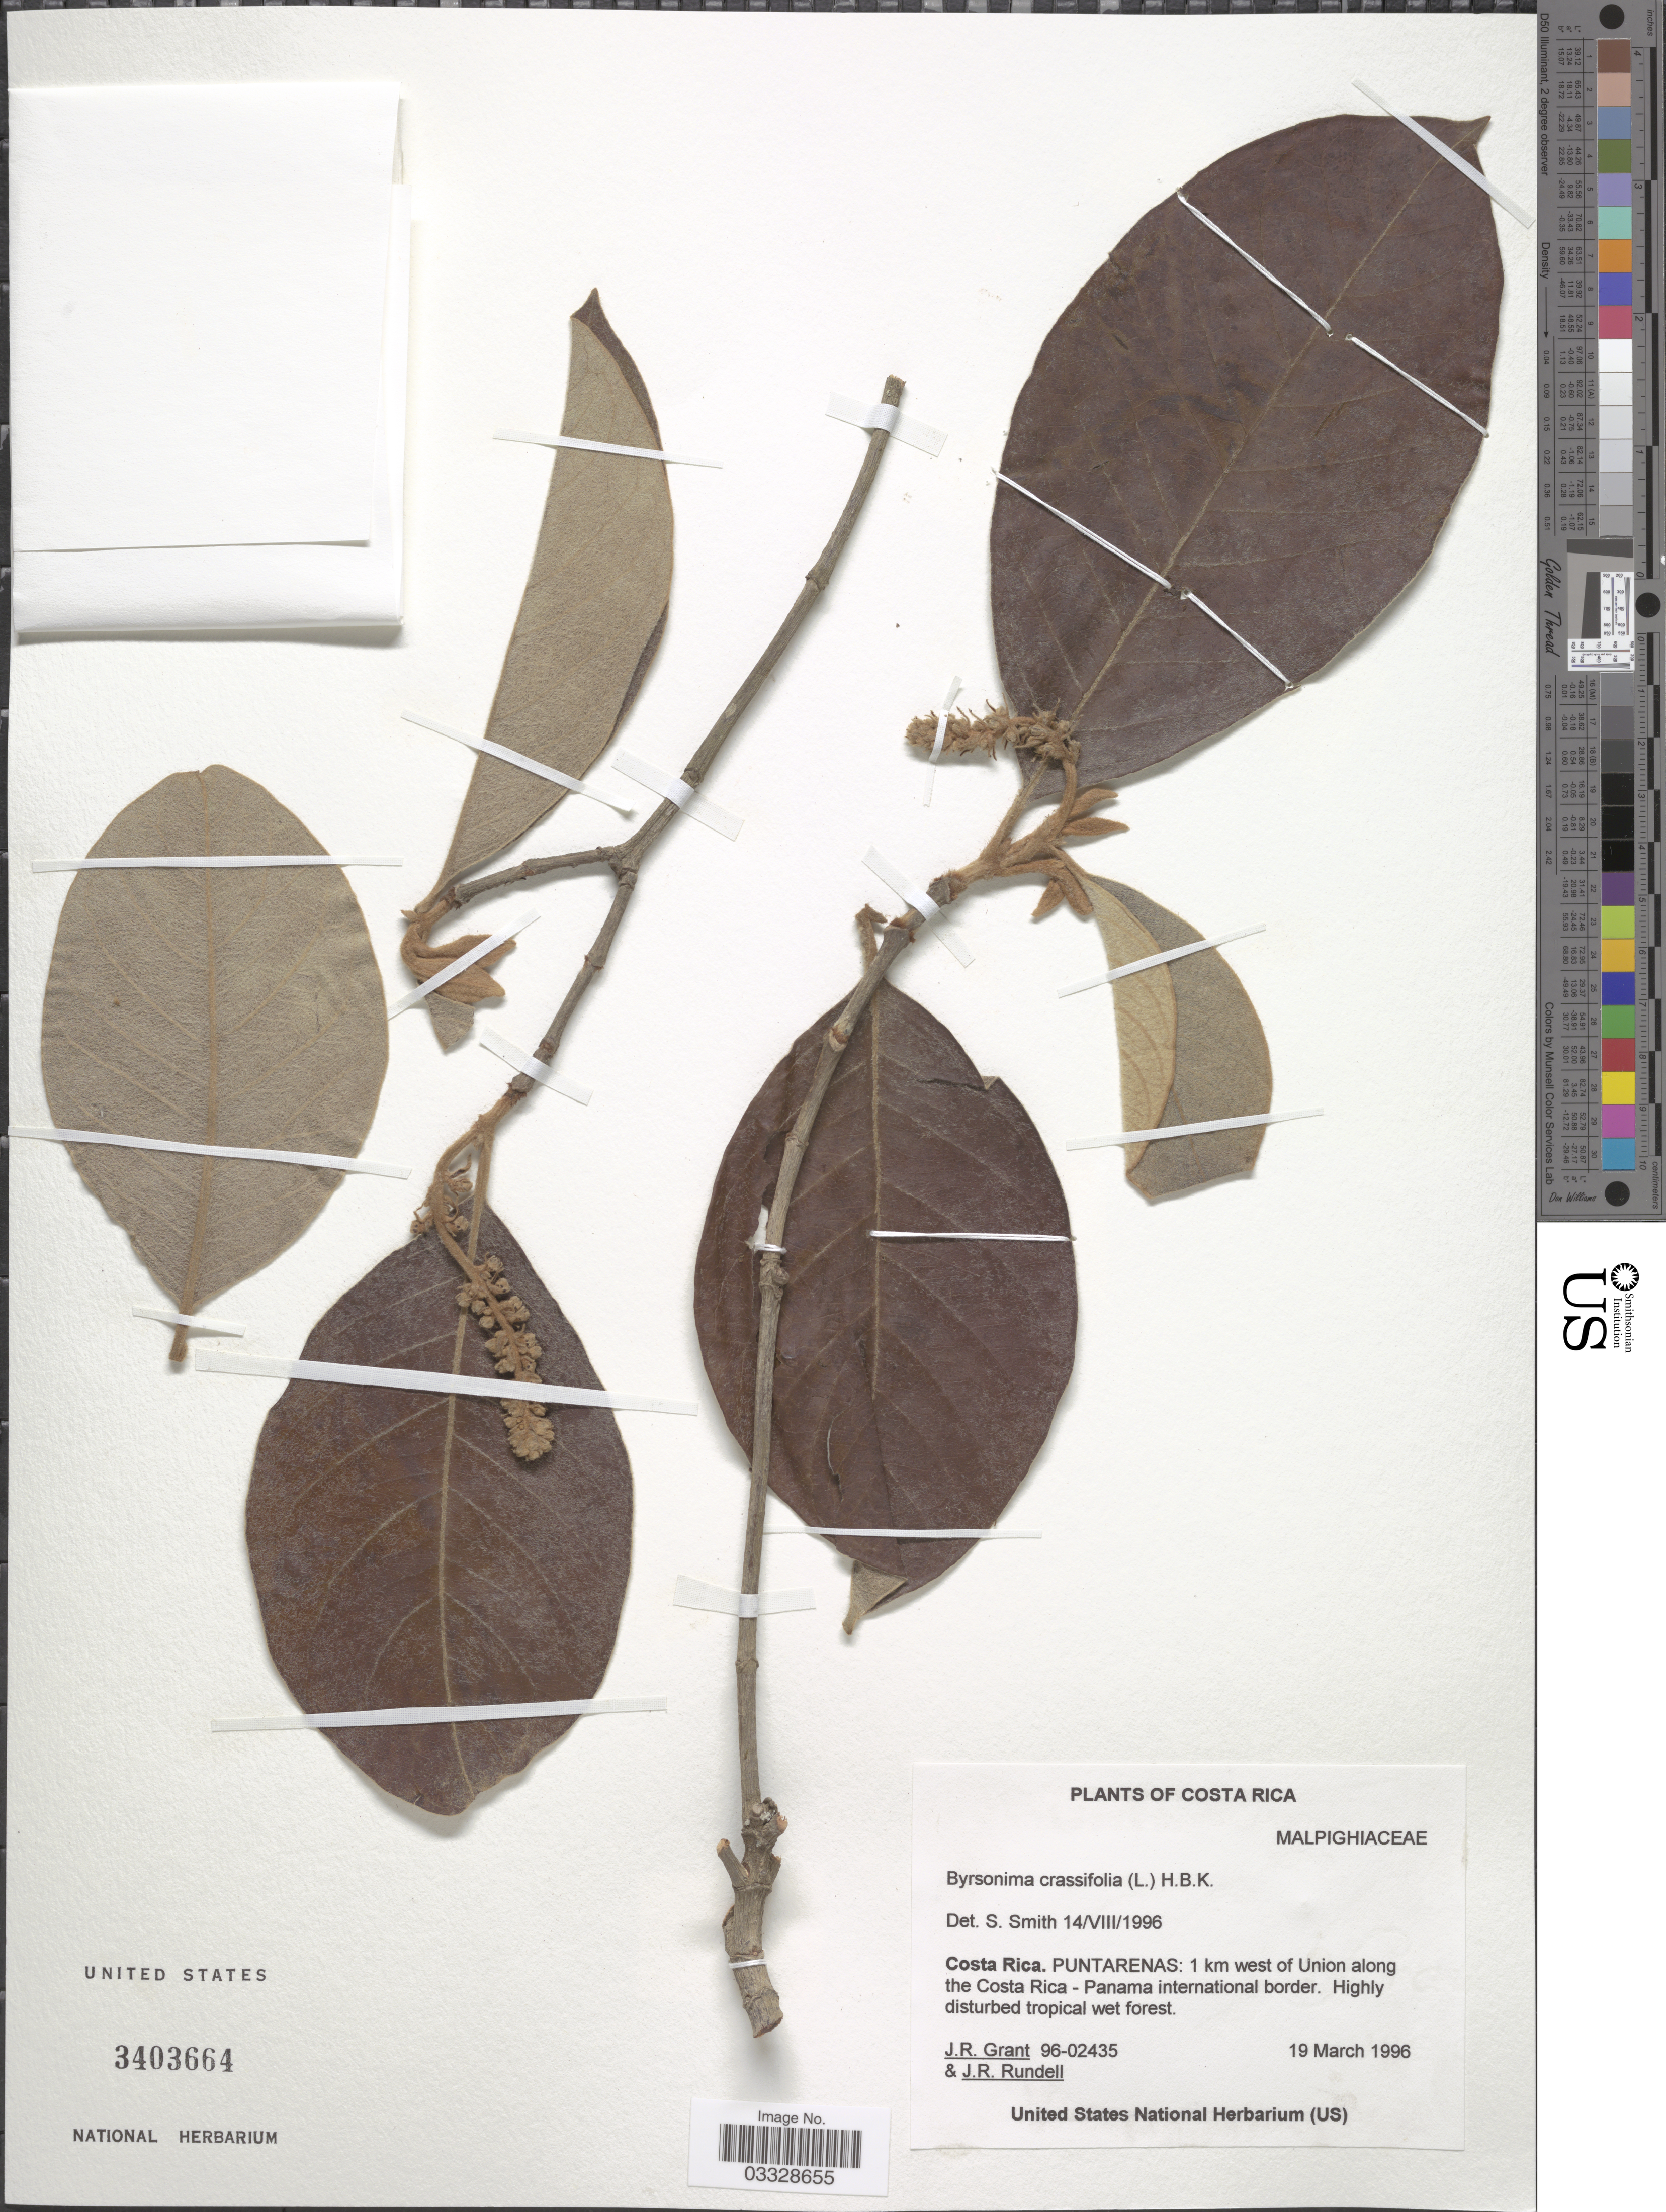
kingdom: Plantae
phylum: Tracheophyta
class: Magnoliopsida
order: Malpighiales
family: Malpighiaceae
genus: Byrsonima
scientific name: Byrsonima crassifolia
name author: (L.) Kunth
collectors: J. Grant & J. R. Rundell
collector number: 96-02435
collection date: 1996-03-19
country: Costa Rica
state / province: Puntarenas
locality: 1 km west of Union along the Costa Rica - Panama international border.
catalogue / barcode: US 3403664